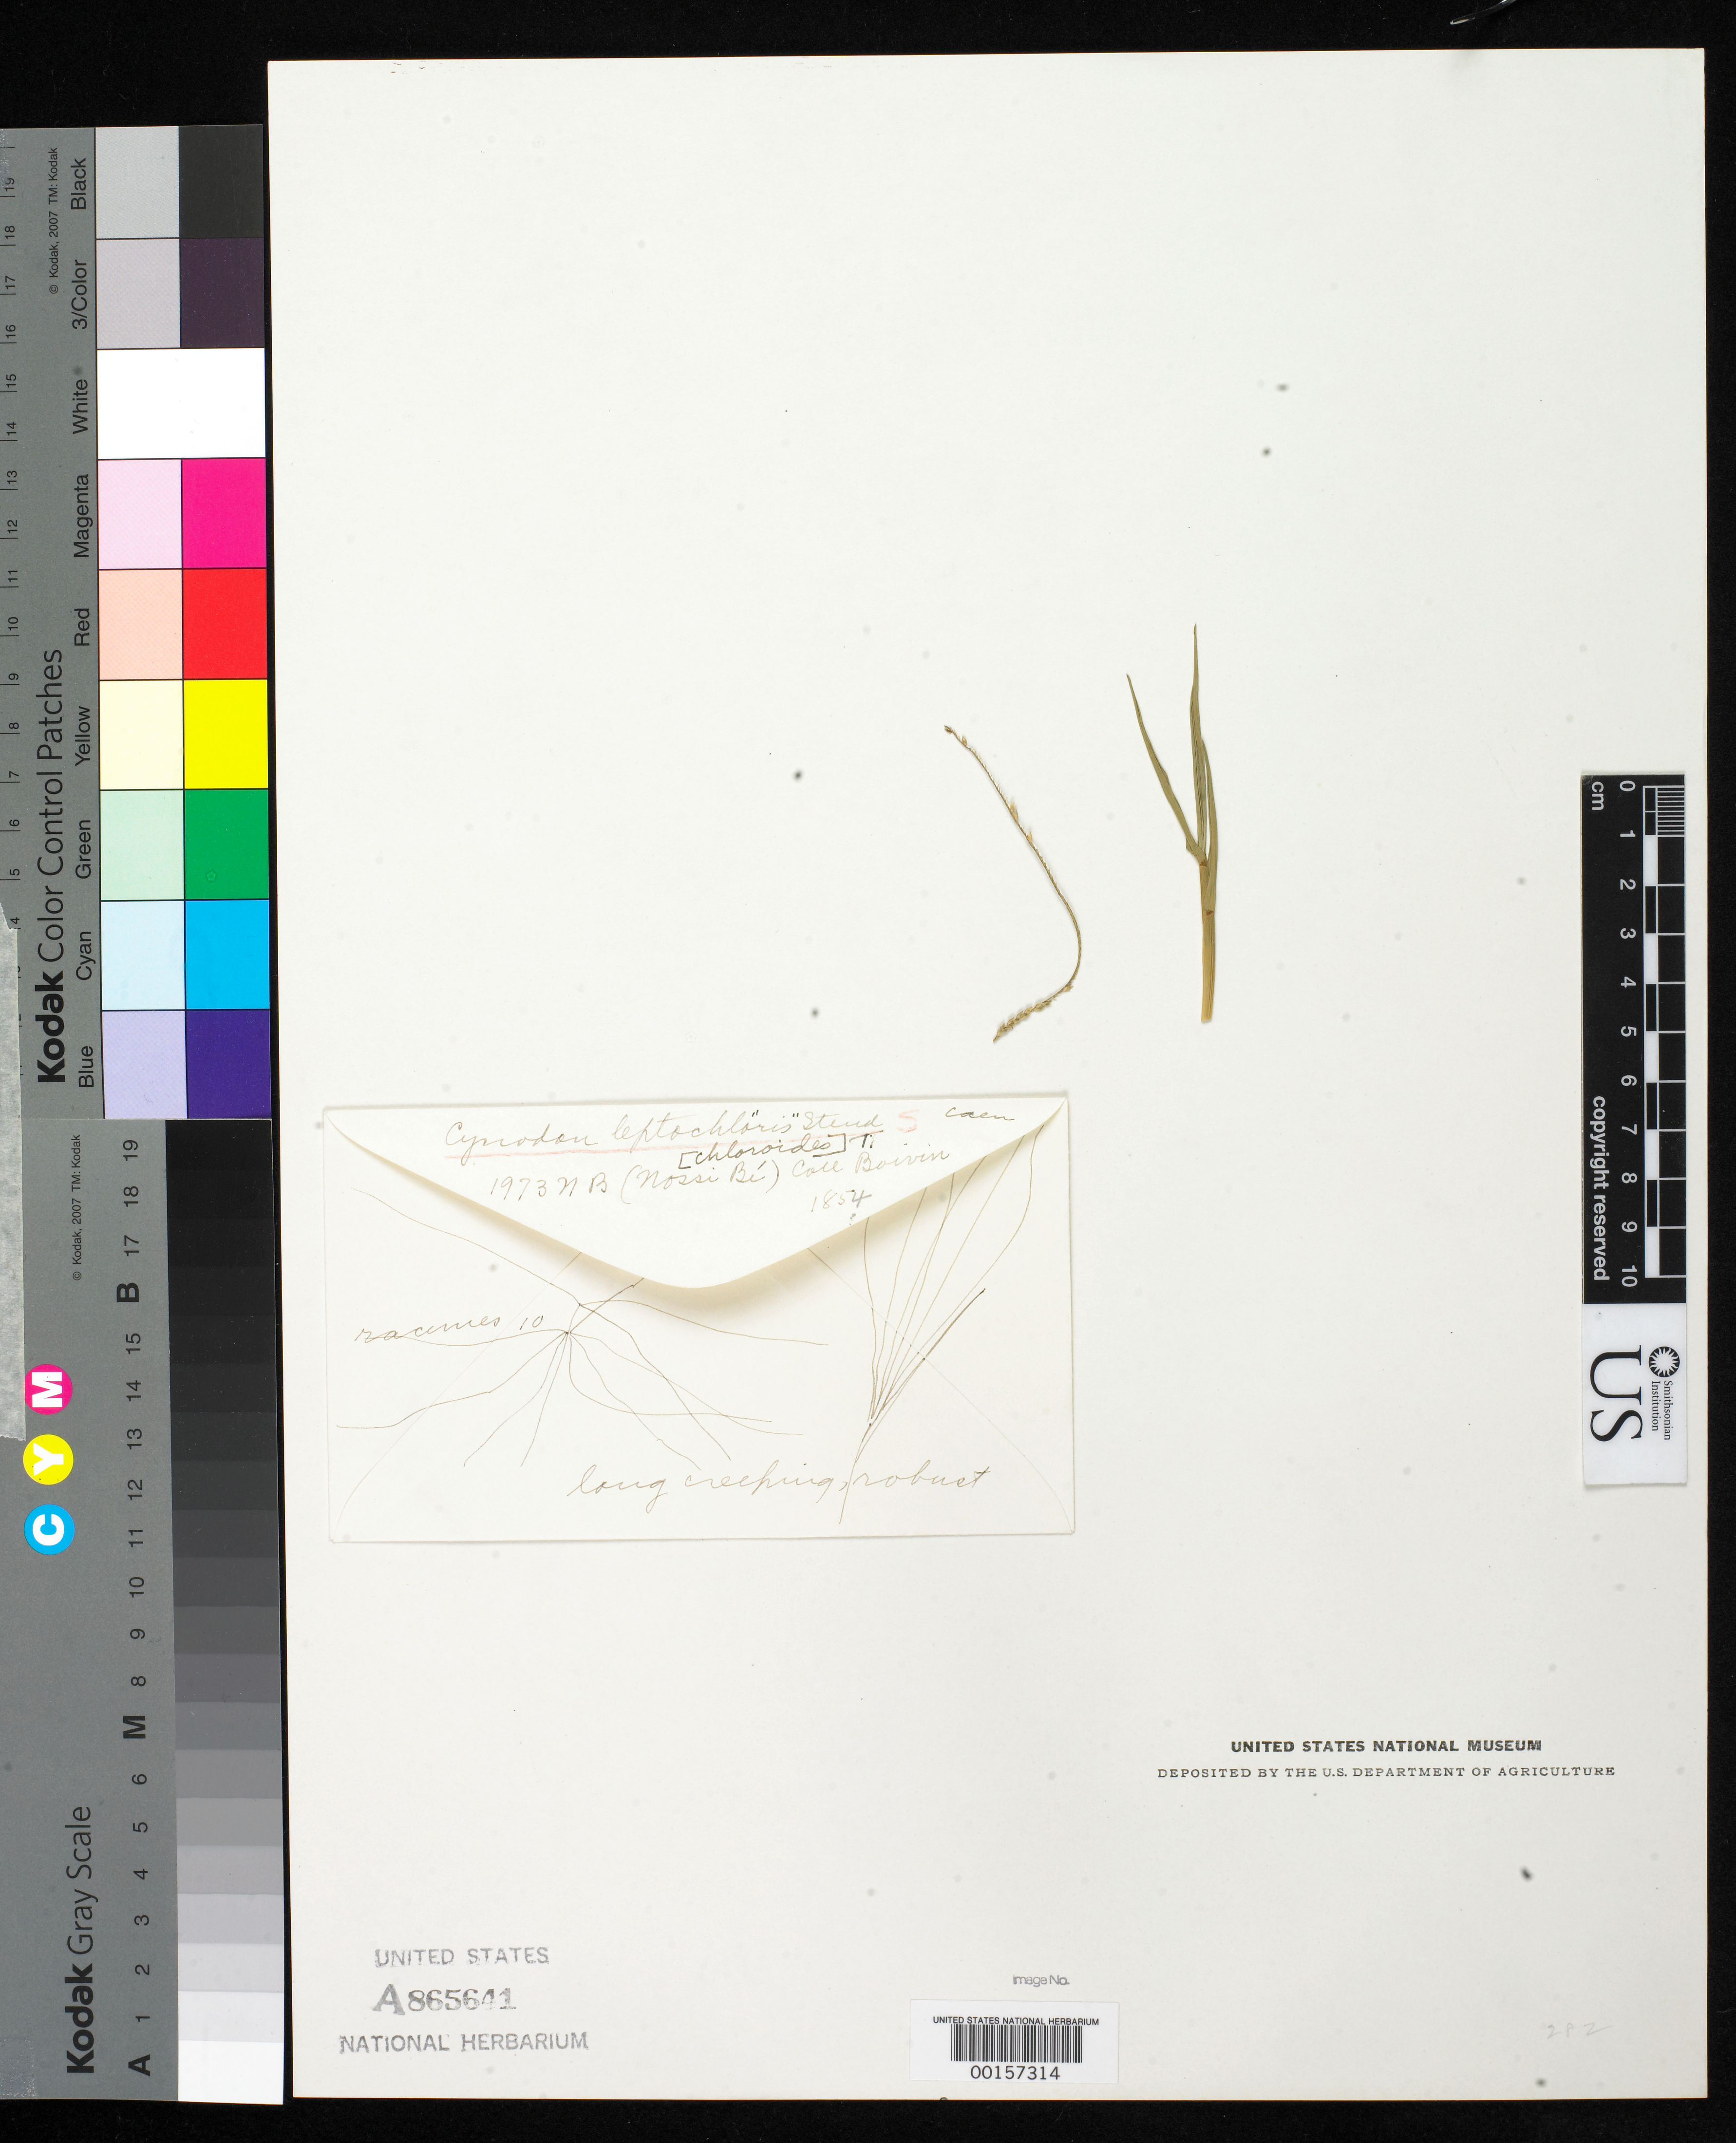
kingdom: Plantae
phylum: Tracheophyta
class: Liliopsida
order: Poales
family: Poaceae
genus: Cynodon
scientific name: Cynodon leptochloides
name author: Steud.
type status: Type Fragment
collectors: L. H. Boivin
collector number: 1973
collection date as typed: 1854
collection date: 1854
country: Madagascar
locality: Ins. Nossibe.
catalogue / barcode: US 865641A